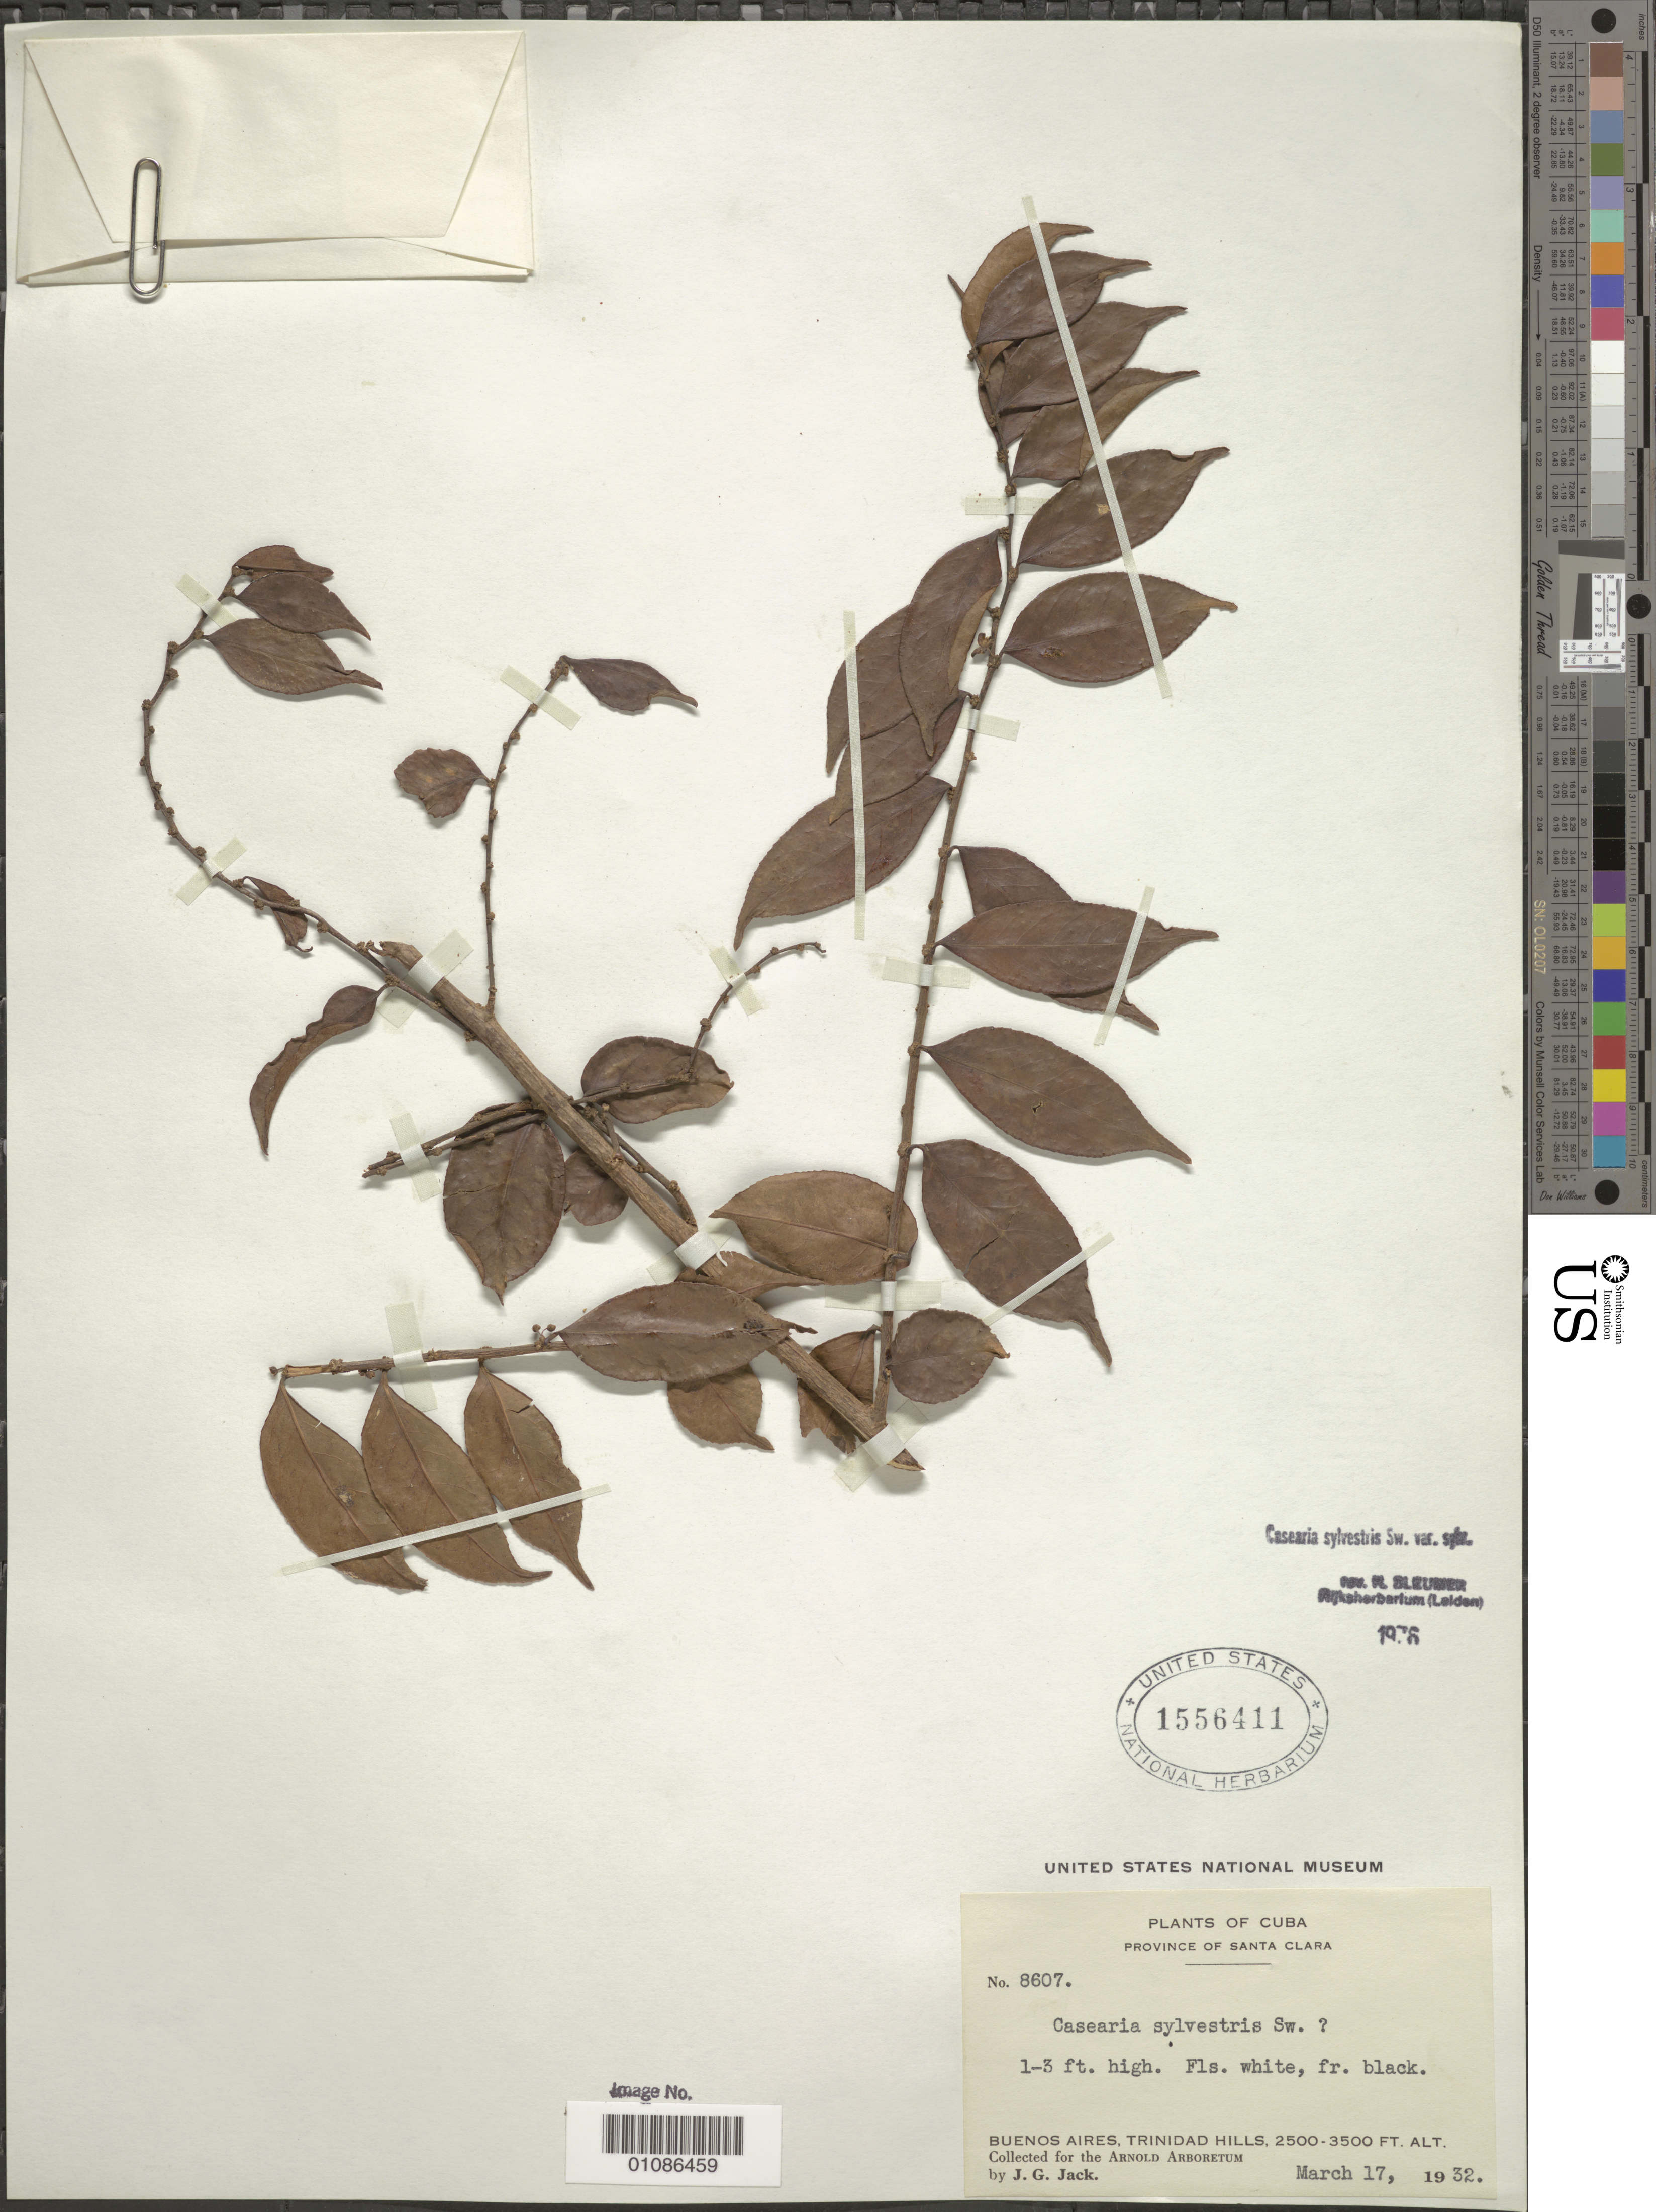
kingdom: Plantae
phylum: Tracheophyta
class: Magnoliopsida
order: Malpighiales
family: Salicaceae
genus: Casearia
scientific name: Casearia sylvestris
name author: Sw.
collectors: J. G. Jack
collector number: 8607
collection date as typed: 17 Mar 1932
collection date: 1932-03-17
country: Cuba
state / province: Villa Clara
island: Cuba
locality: Santa Clara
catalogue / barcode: US 1556411